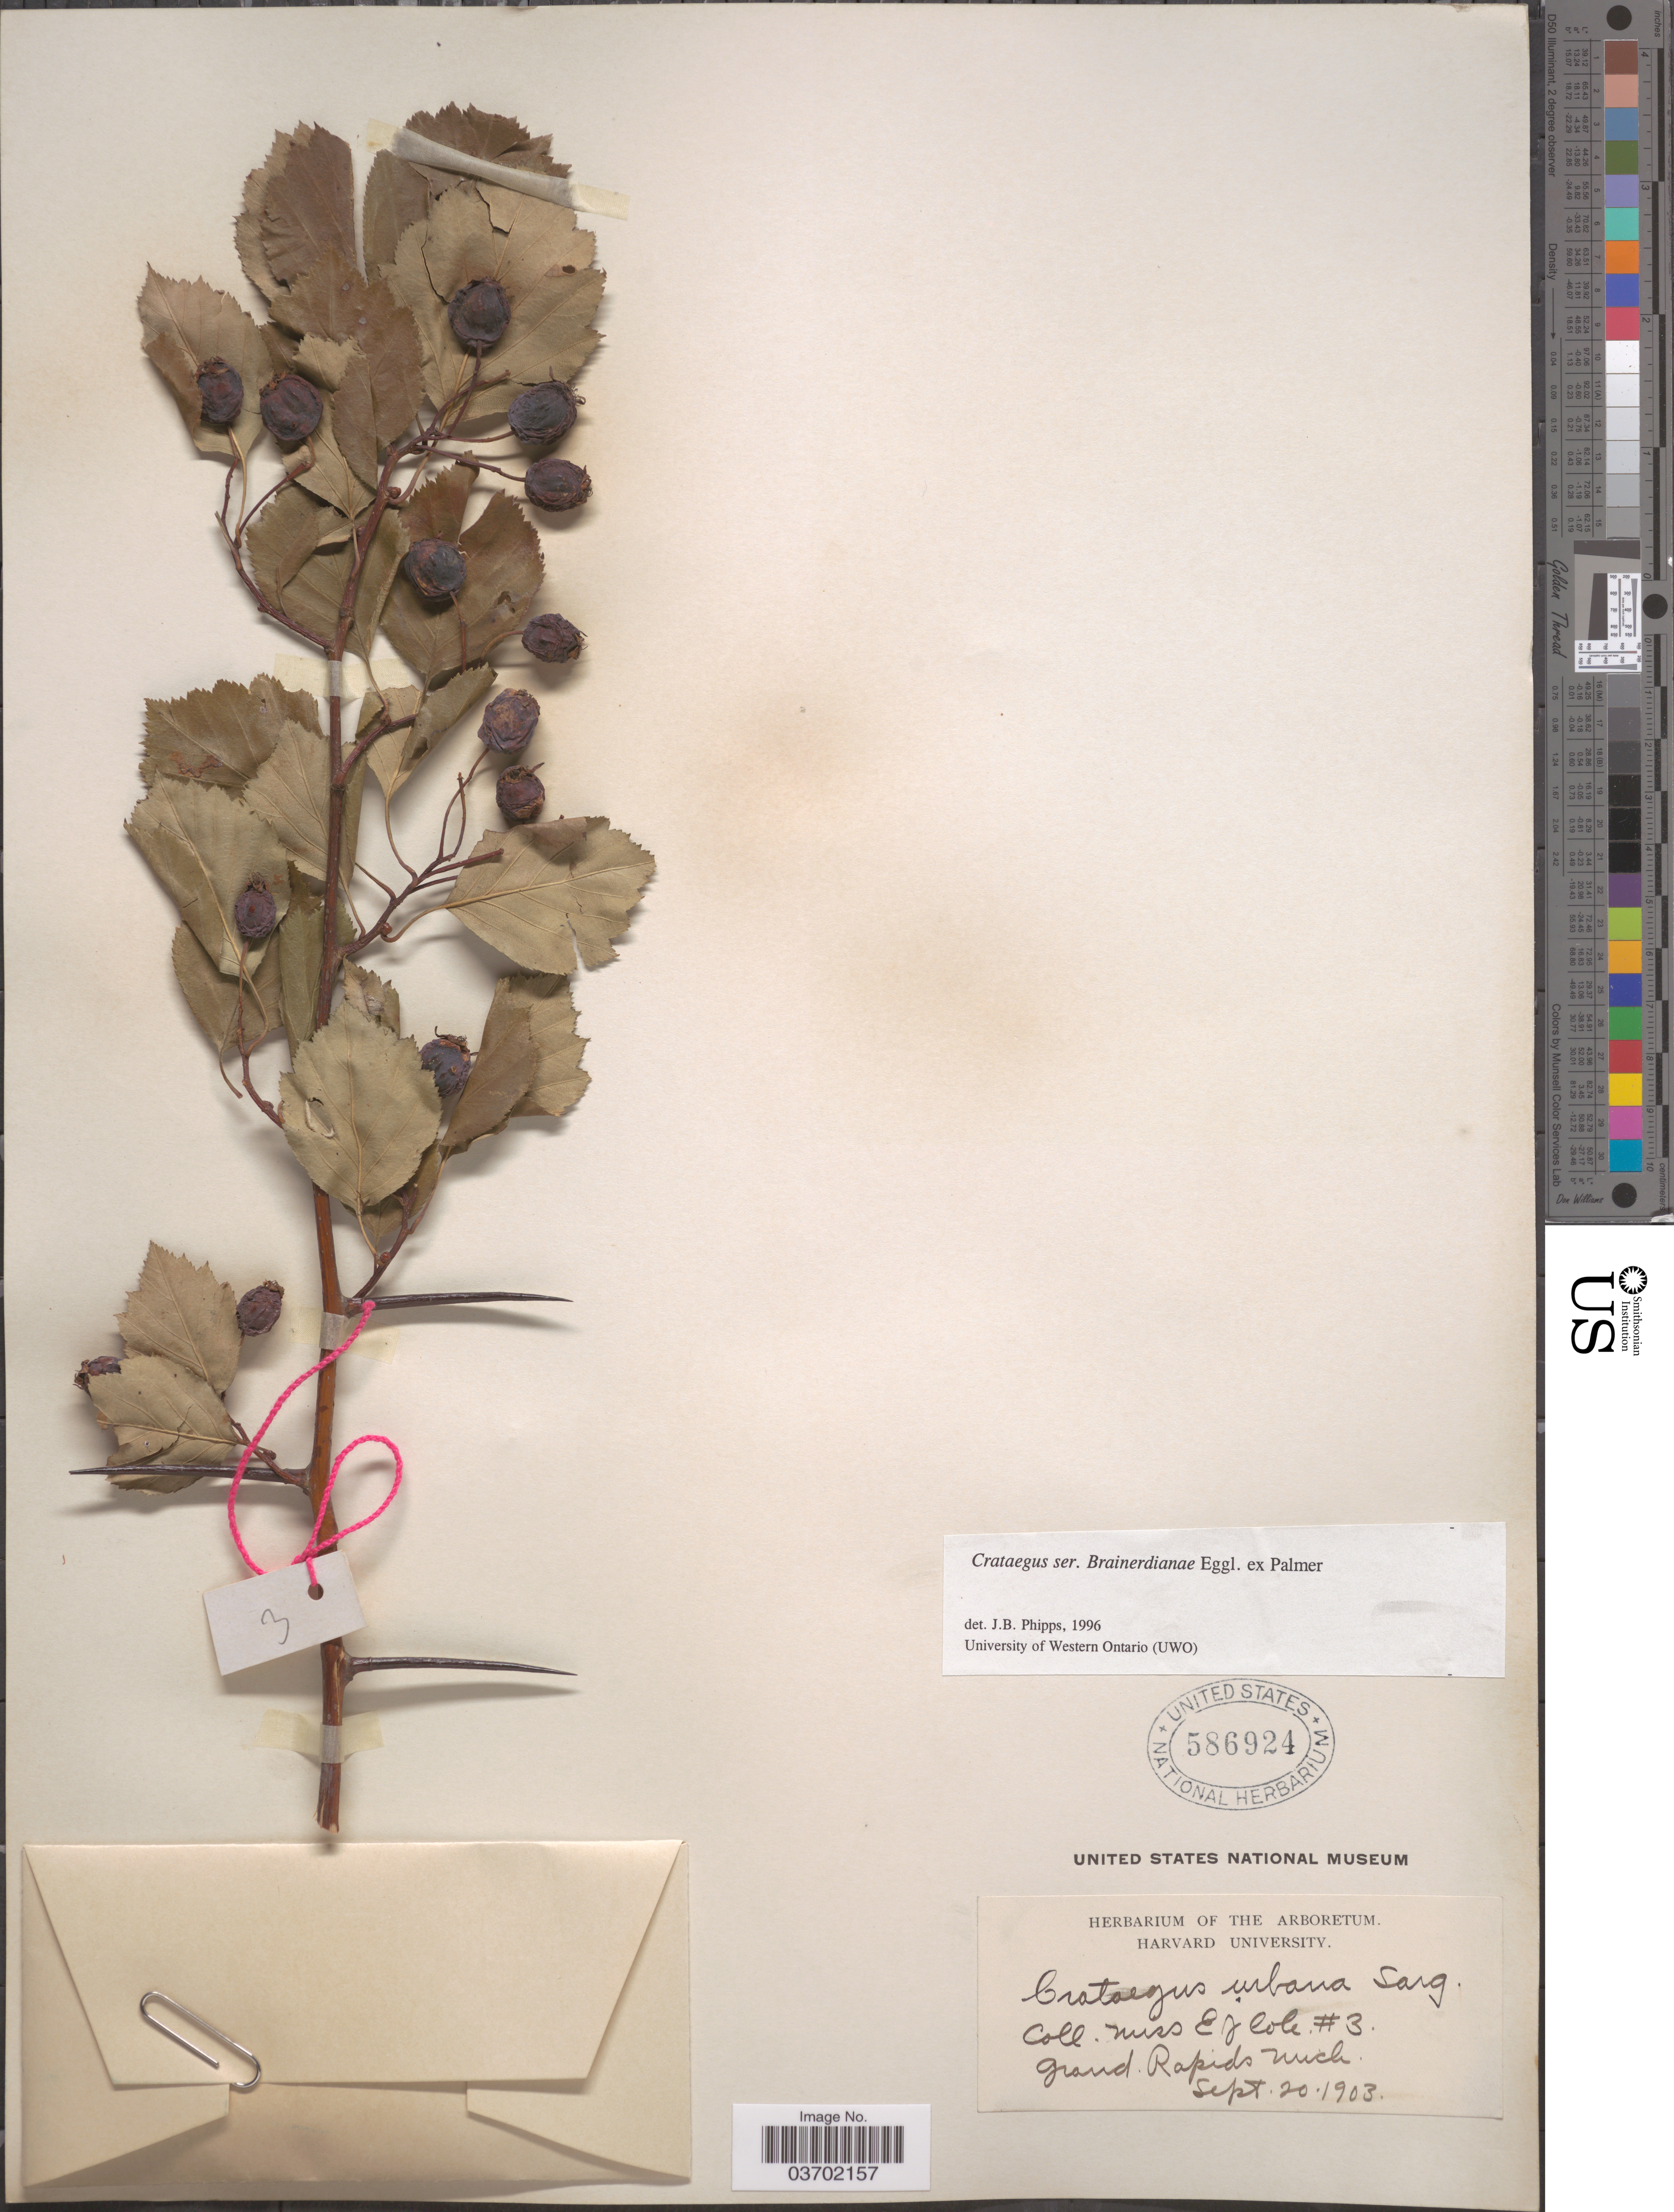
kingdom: Plantae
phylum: Tracheophyta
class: Magnoliopsida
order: Rosales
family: Rosaceae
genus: Crataegus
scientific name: Crataegus urbana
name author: Sarg.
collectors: E. Cole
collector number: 3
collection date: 1903-09-20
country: United States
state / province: Michigan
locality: Grand Rapids.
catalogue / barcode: US 586924